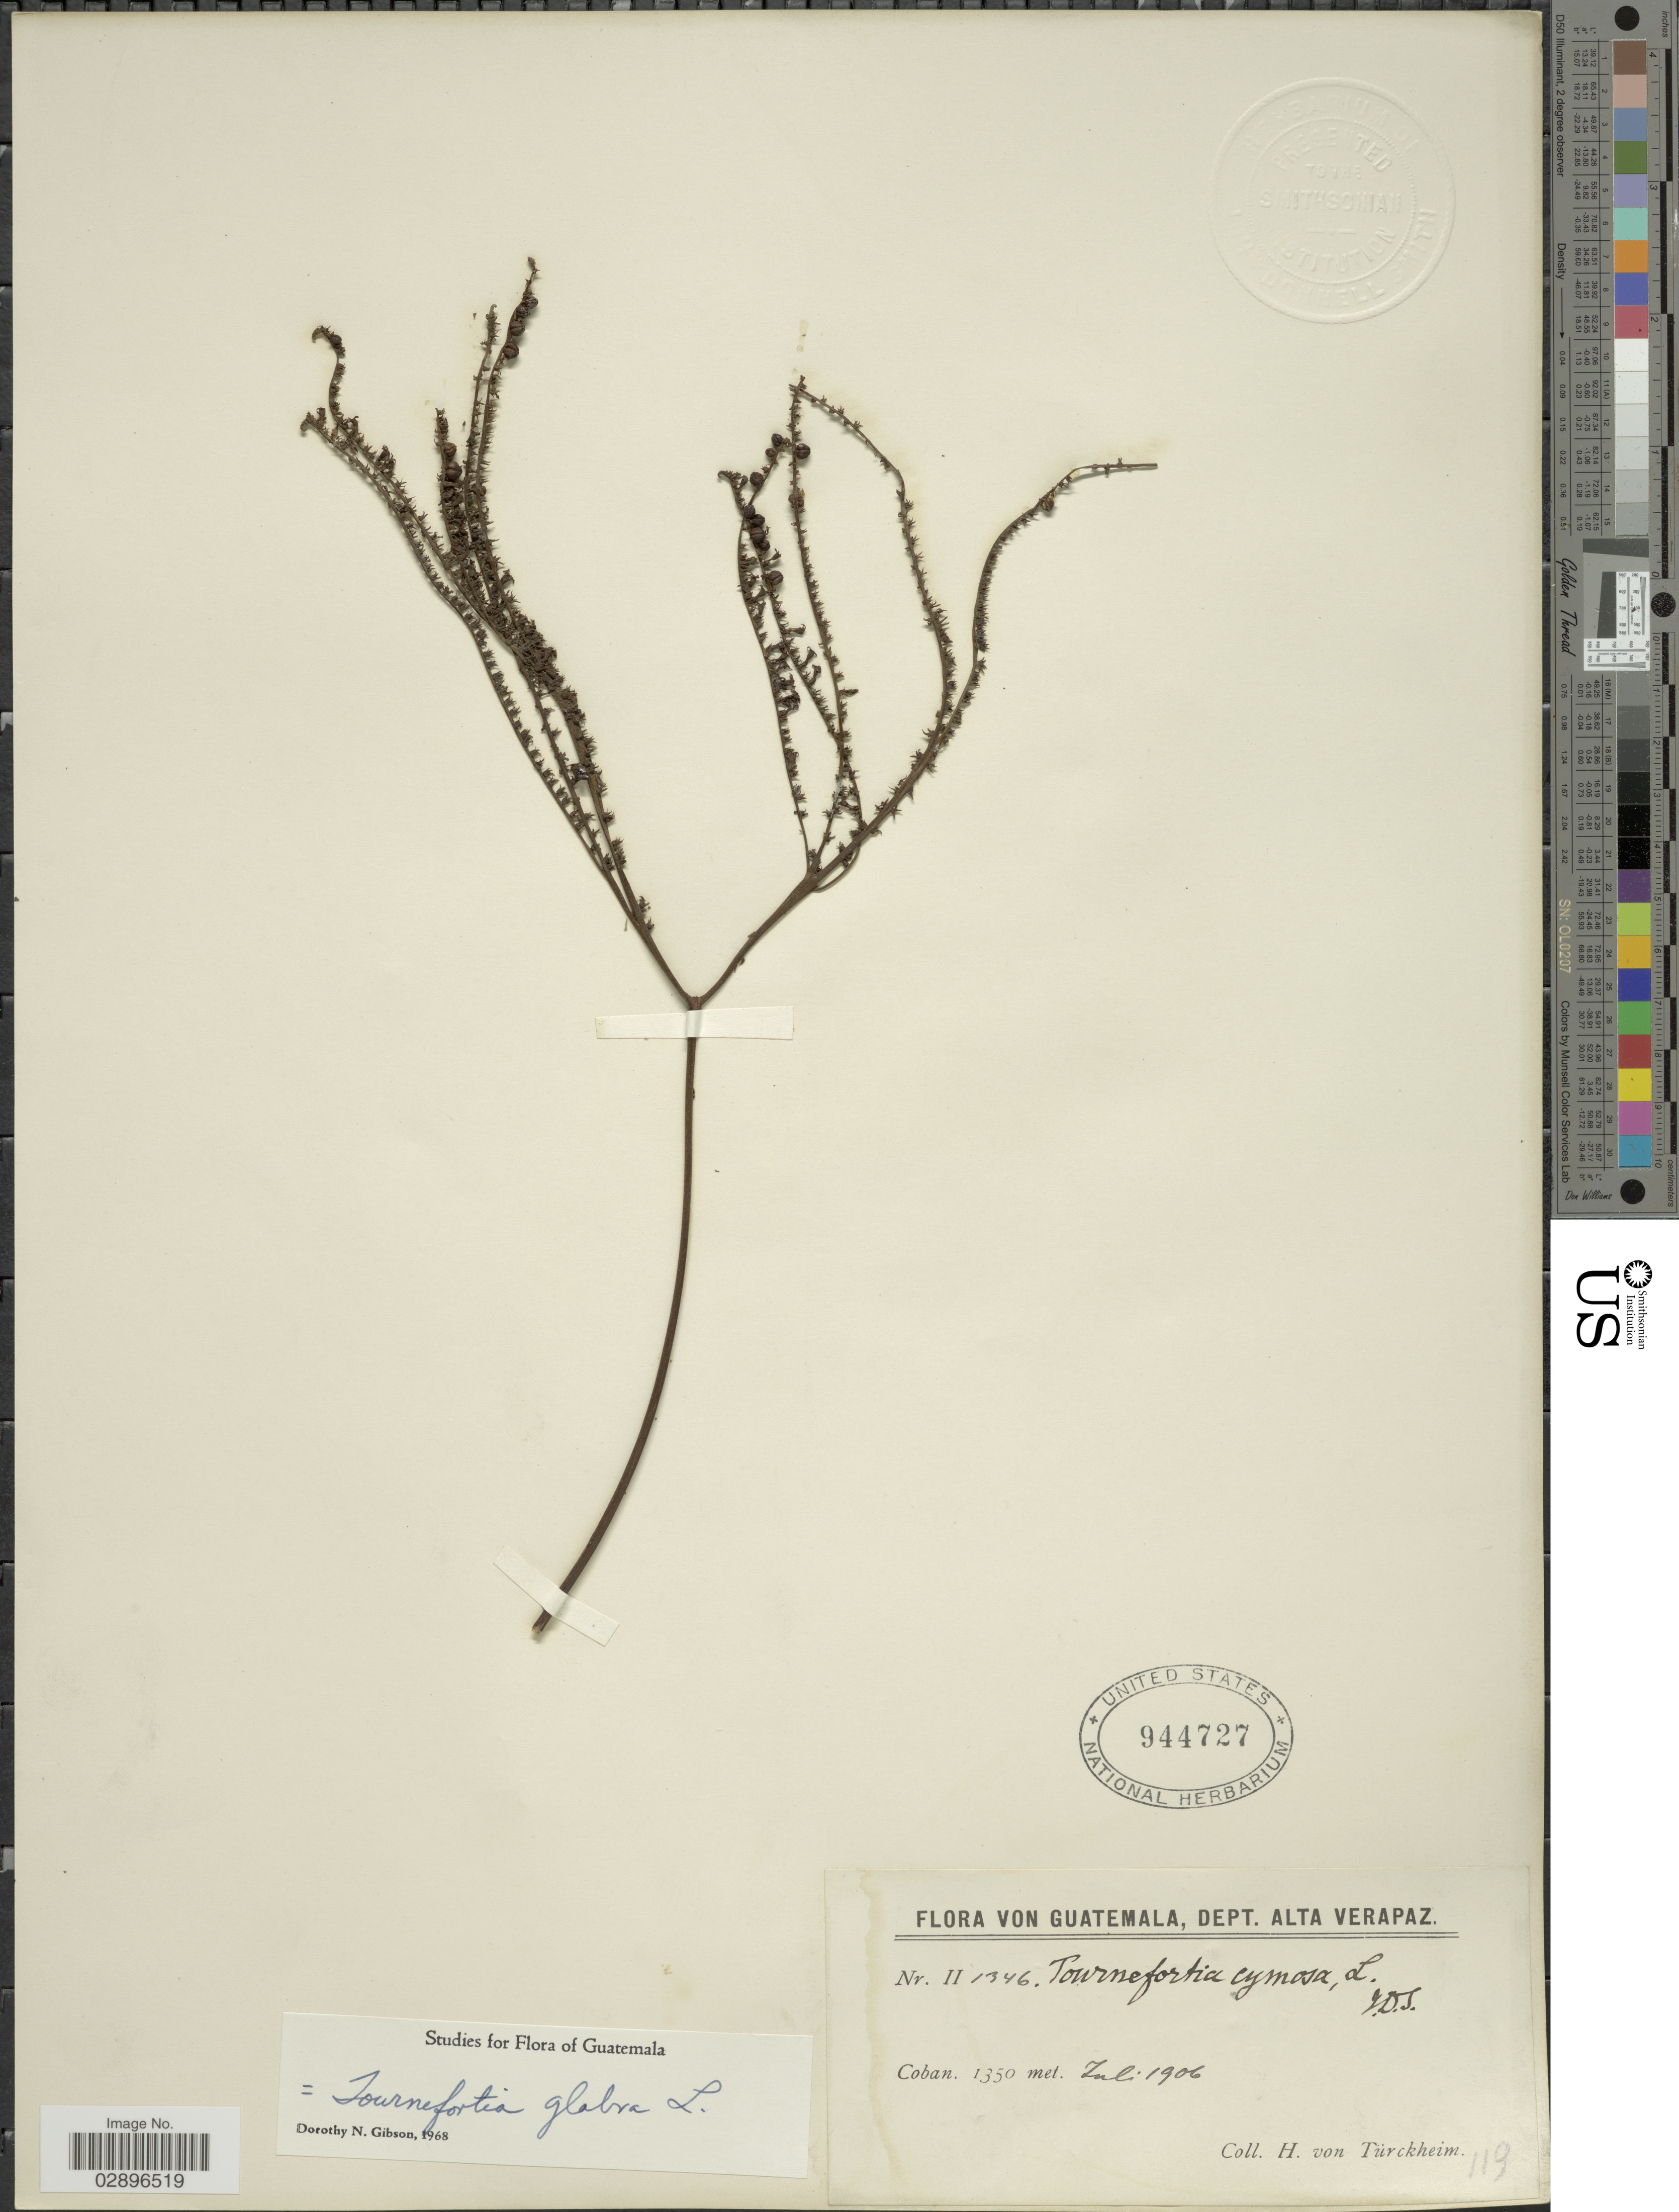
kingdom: Plantae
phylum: Tracheophyta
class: Magnoliopsida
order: Boraginales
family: Heliotropiaceae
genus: Tournefortia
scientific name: Tournefortia glabra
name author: L.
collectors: H. von Türckheim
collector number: II1346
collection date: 1906-07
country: Guatemala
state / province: Alta Verapaz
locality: Dept. Alta Verapaz. Coban.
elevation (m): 1350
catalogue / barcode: US 944727